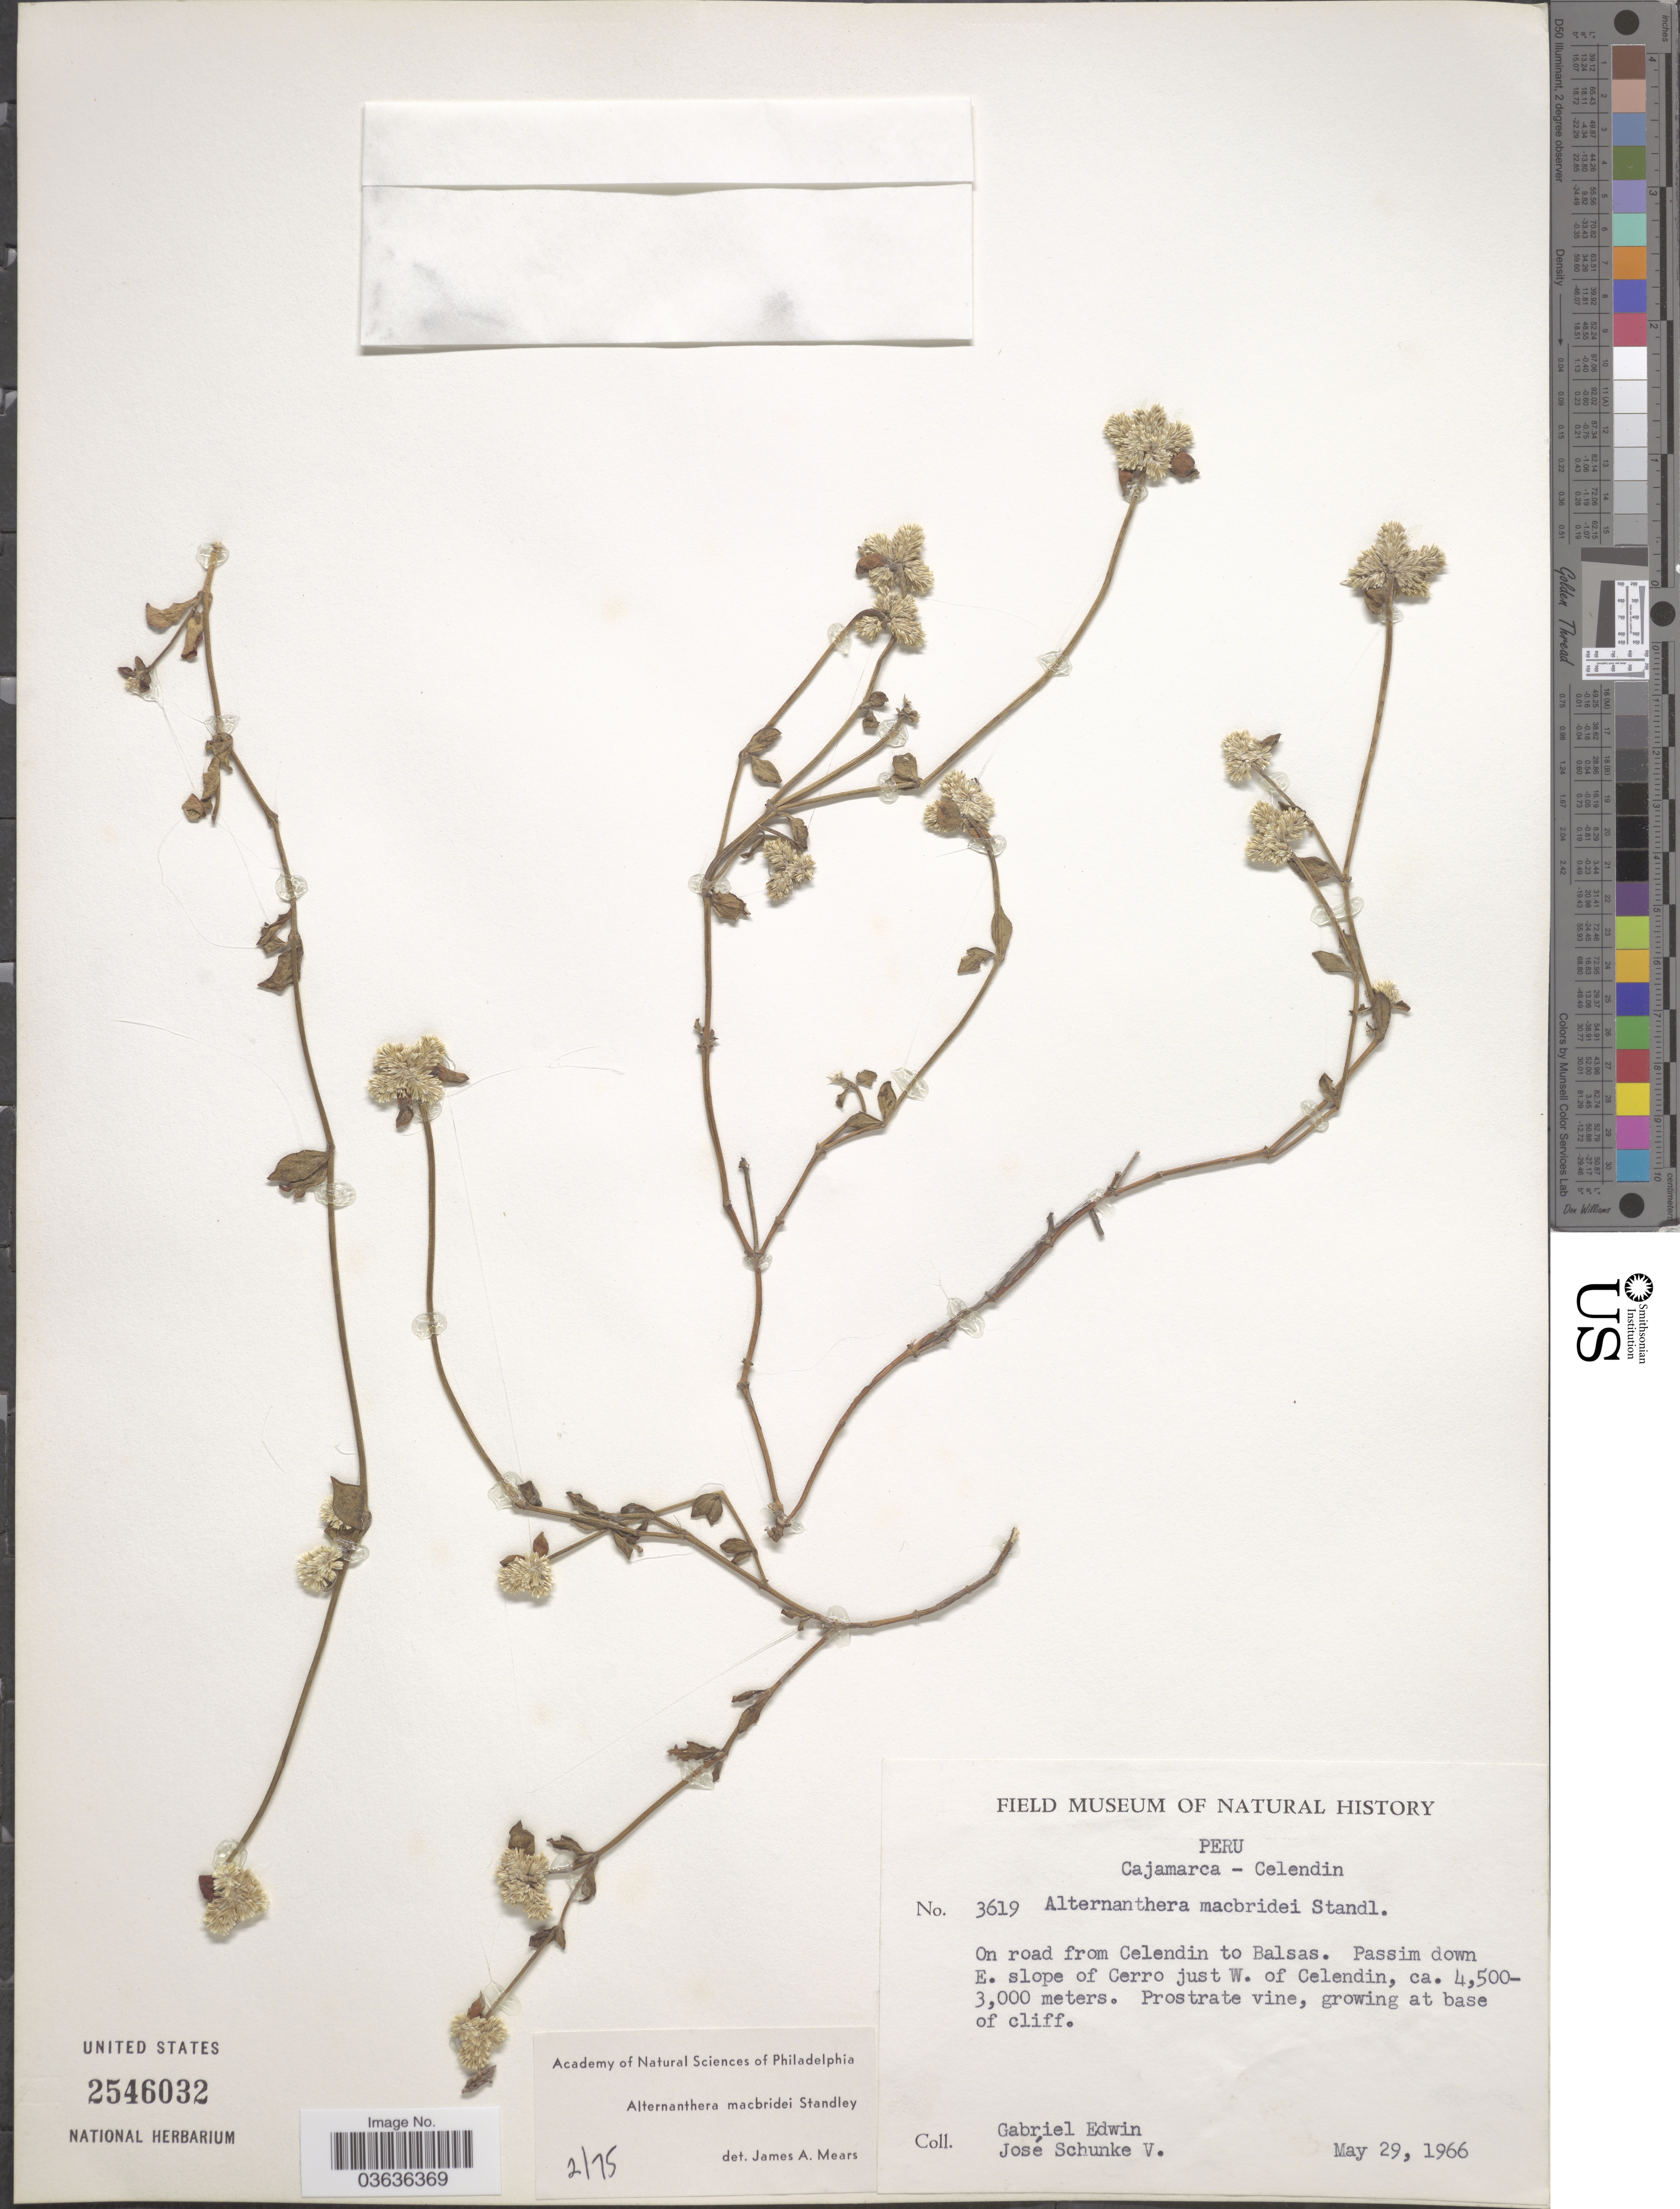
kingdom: Plantae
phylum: Tracheophyta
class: Magnoliopsida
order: Caryophyllales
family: Amaranthaceae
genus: Alternanthera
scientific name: Alternanthera macbridei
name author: Standl.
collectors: G. Edwin & J. Schunke Vigo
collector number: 3619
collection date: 1966-05-29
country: Peru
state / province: Cajamarca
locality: Celendin. On road from Celendin to Balsas. Passim down E. slope of Cerro just W. of Celendin.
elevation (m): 3000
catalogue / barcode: US 2546032